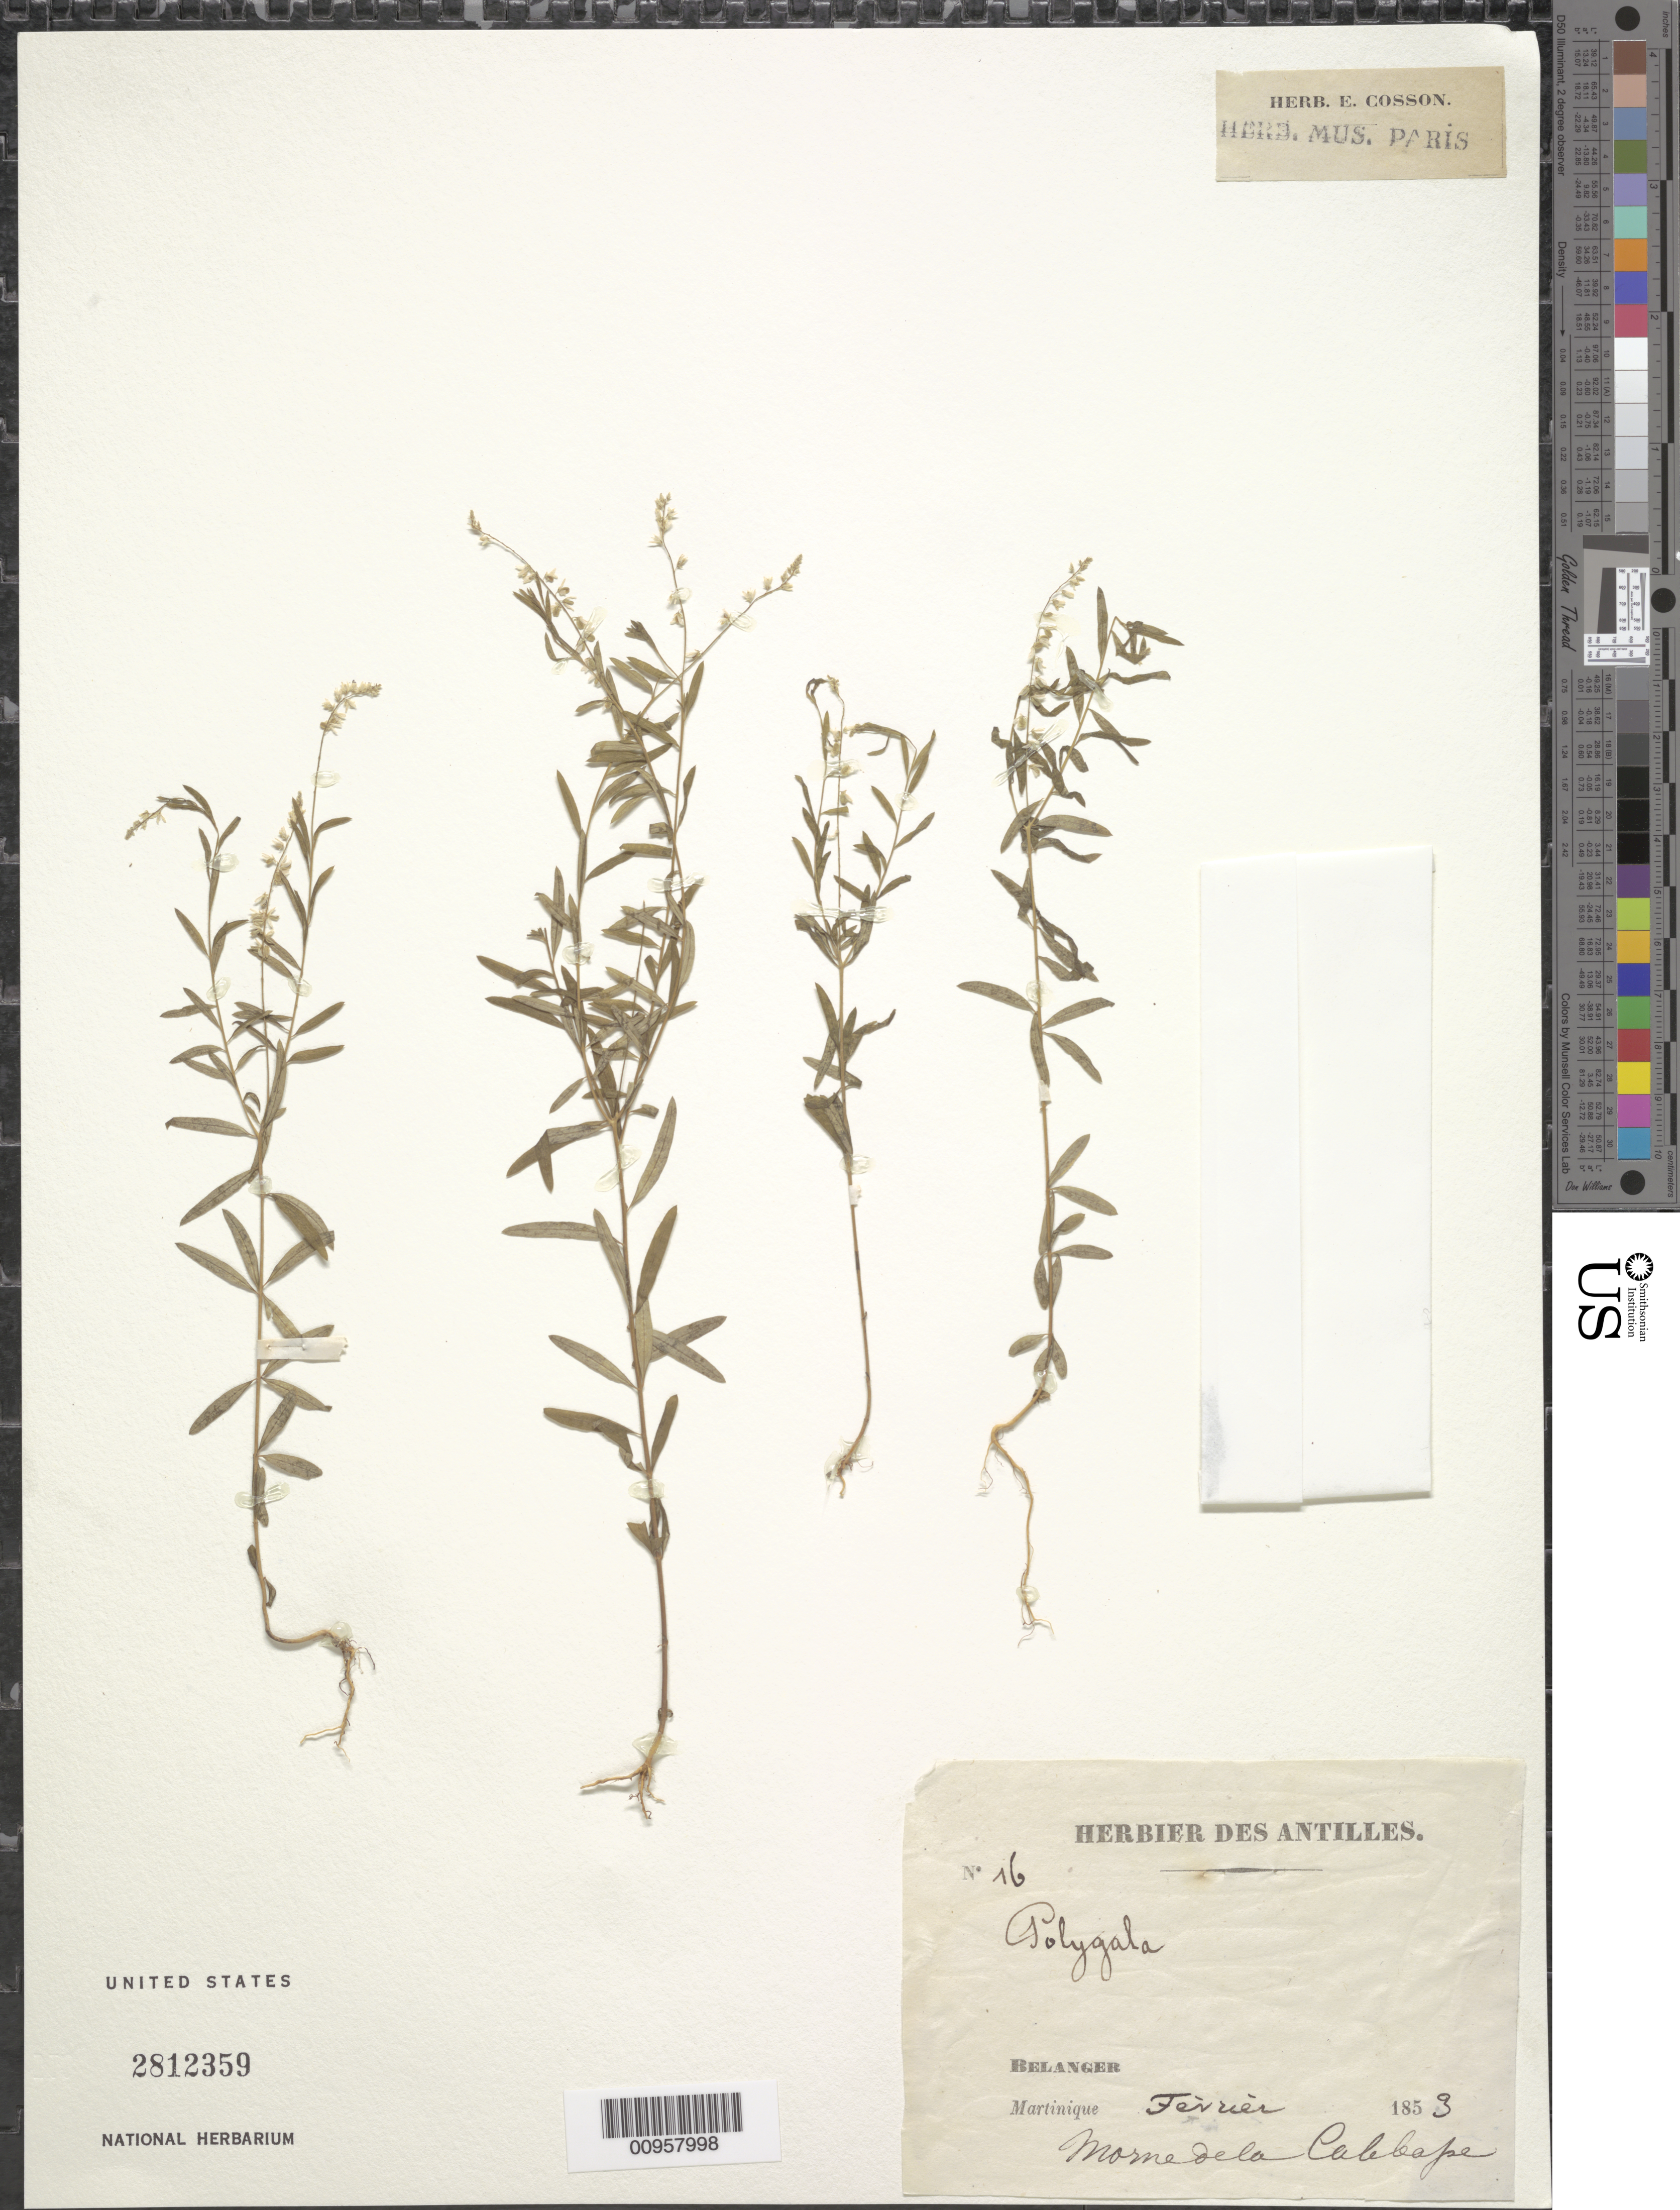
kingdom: Plantae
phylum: Tracheophyta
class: Magnoliopsida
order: Fabales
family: Polygalaceae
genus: Polygala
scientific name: Polygala paniculata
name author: L.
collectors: Belanger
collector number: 16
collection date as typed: Feb 1853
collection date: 1853-02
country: Martinique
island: Martinique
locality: Morne de la "Cabbape"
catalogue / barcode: US 2812359